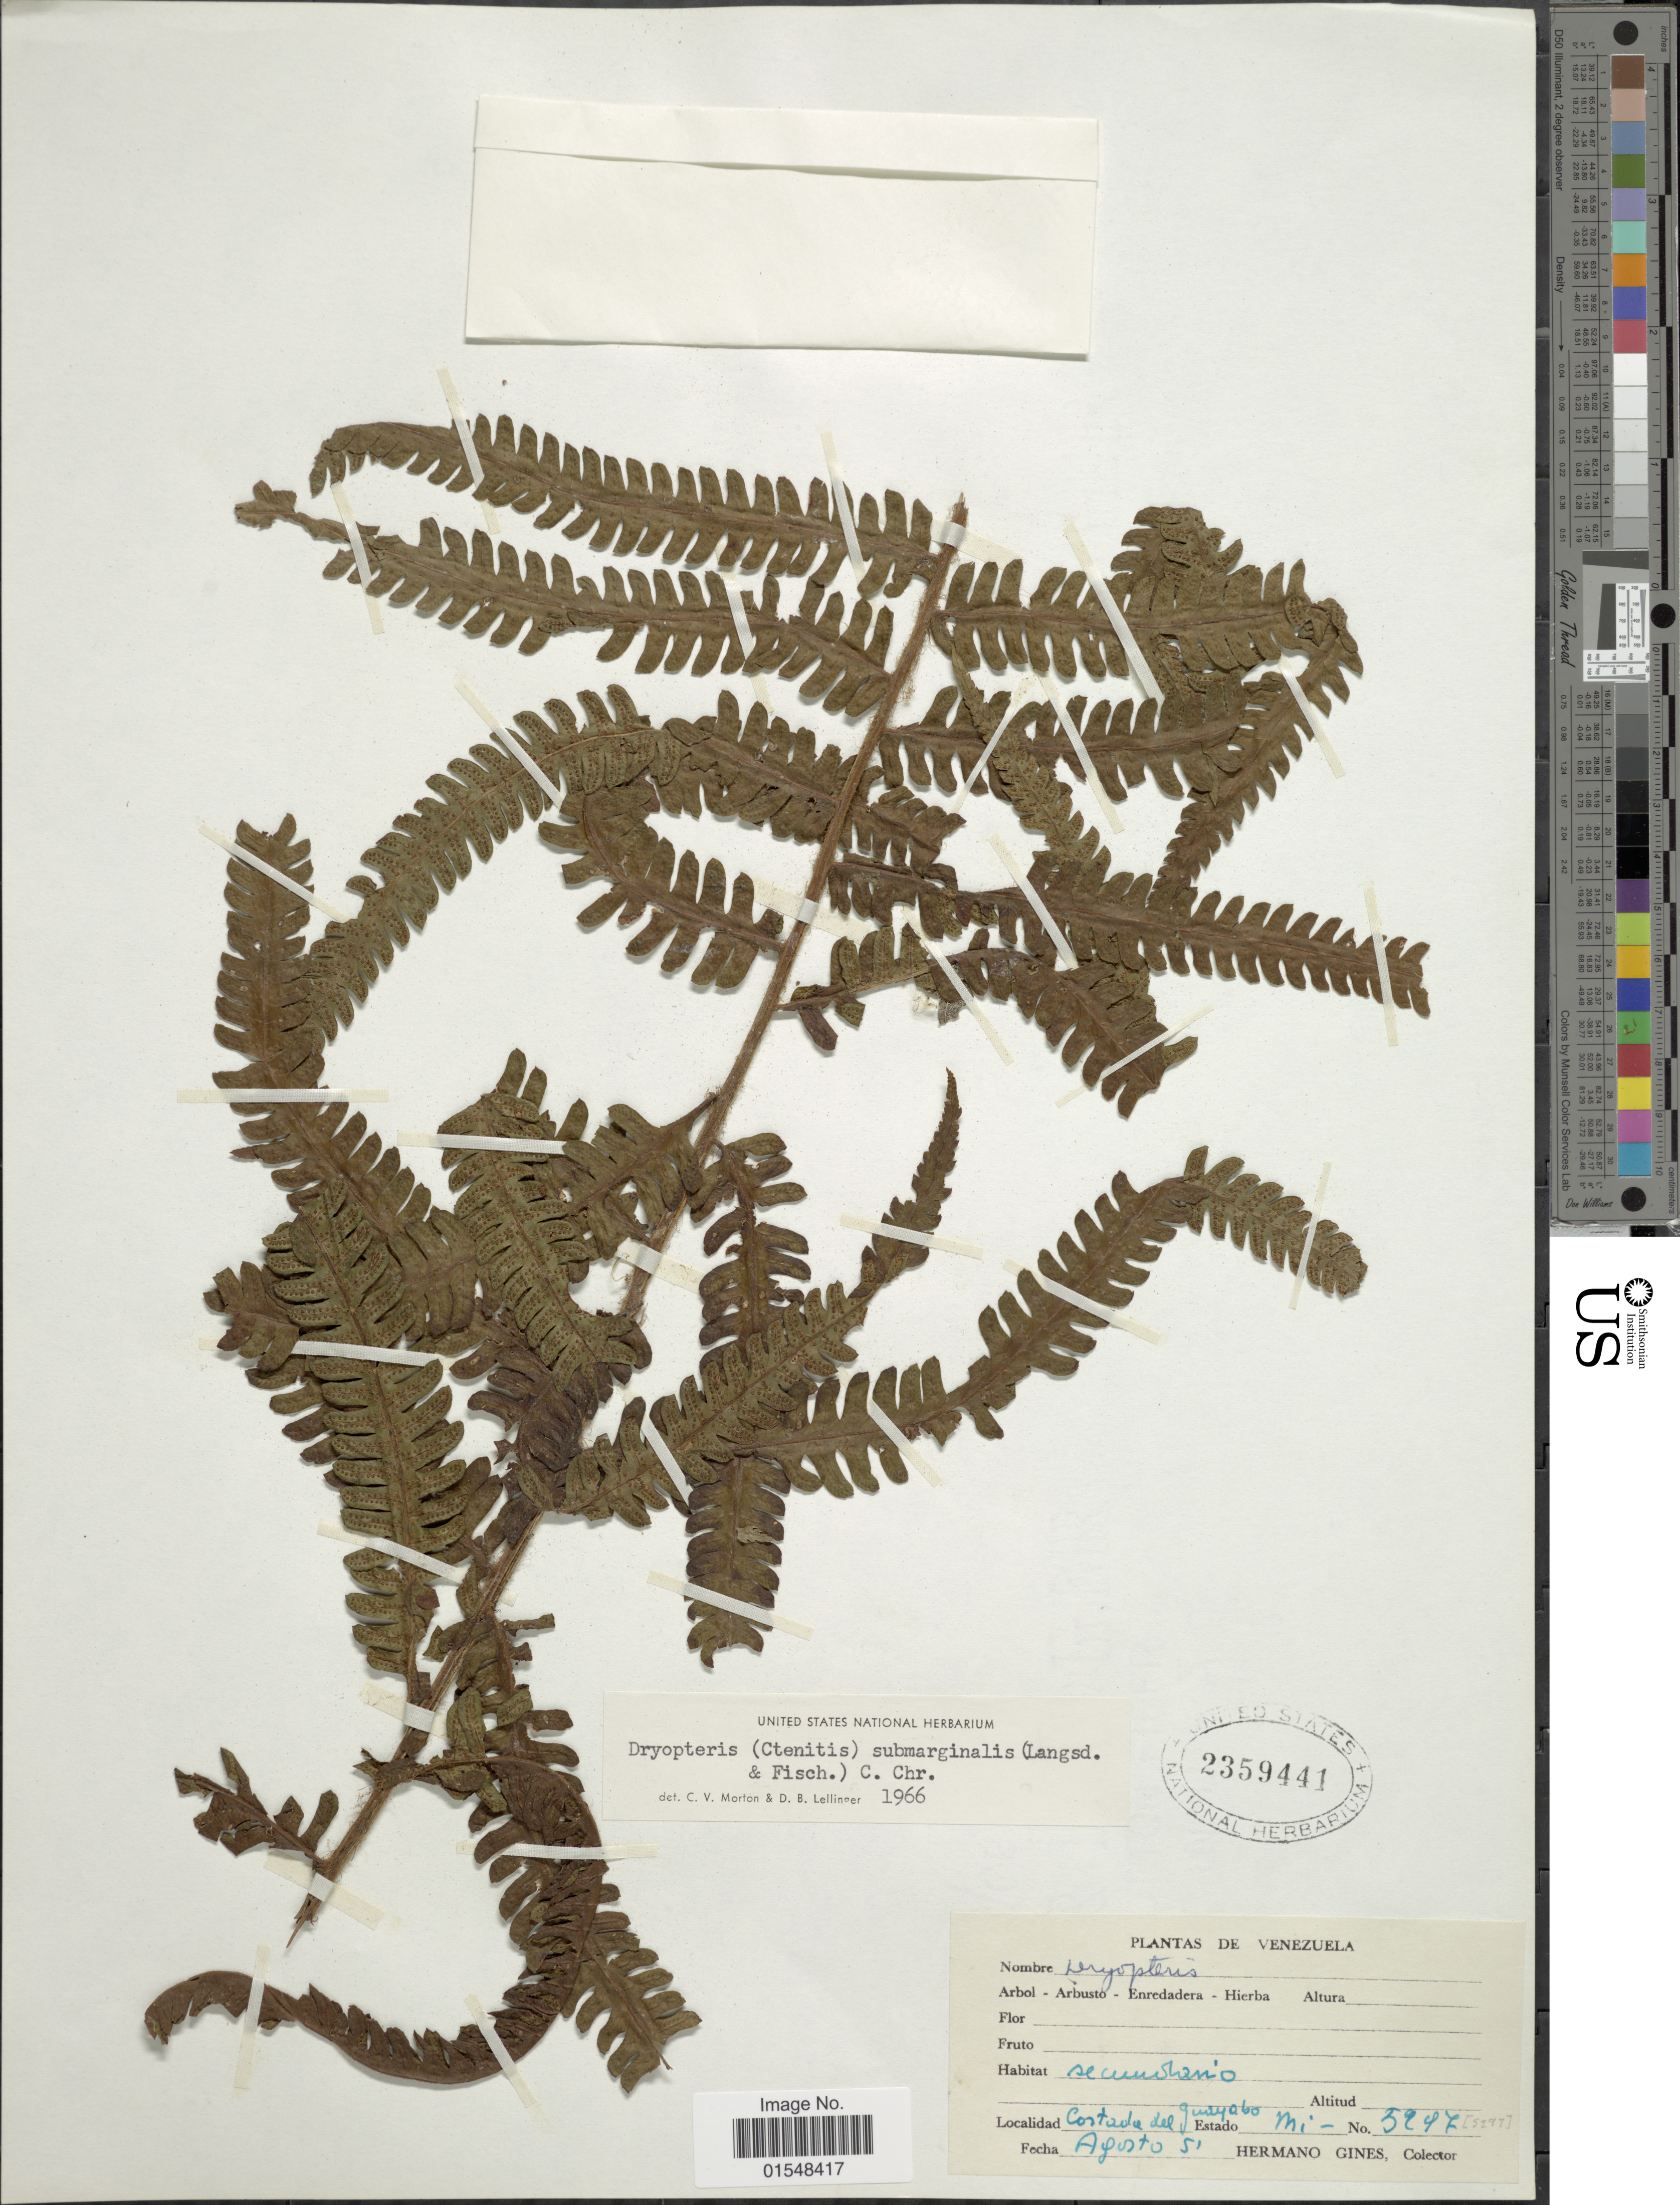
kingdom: Plantae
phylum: Tracheophyta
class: Polypodiopsida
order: Polypodiales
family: Dryopteridaceae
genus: Ctenitis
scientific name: Ctenitis submarginalis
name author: (Langsd. & Fisch.) Ching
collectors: Bro. Gines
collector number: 5997 *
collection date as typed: Transcribed d/m/y: /8/51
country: Venezuela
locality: Costado del Guzyabo, estado Mi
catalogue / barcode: US 2359441